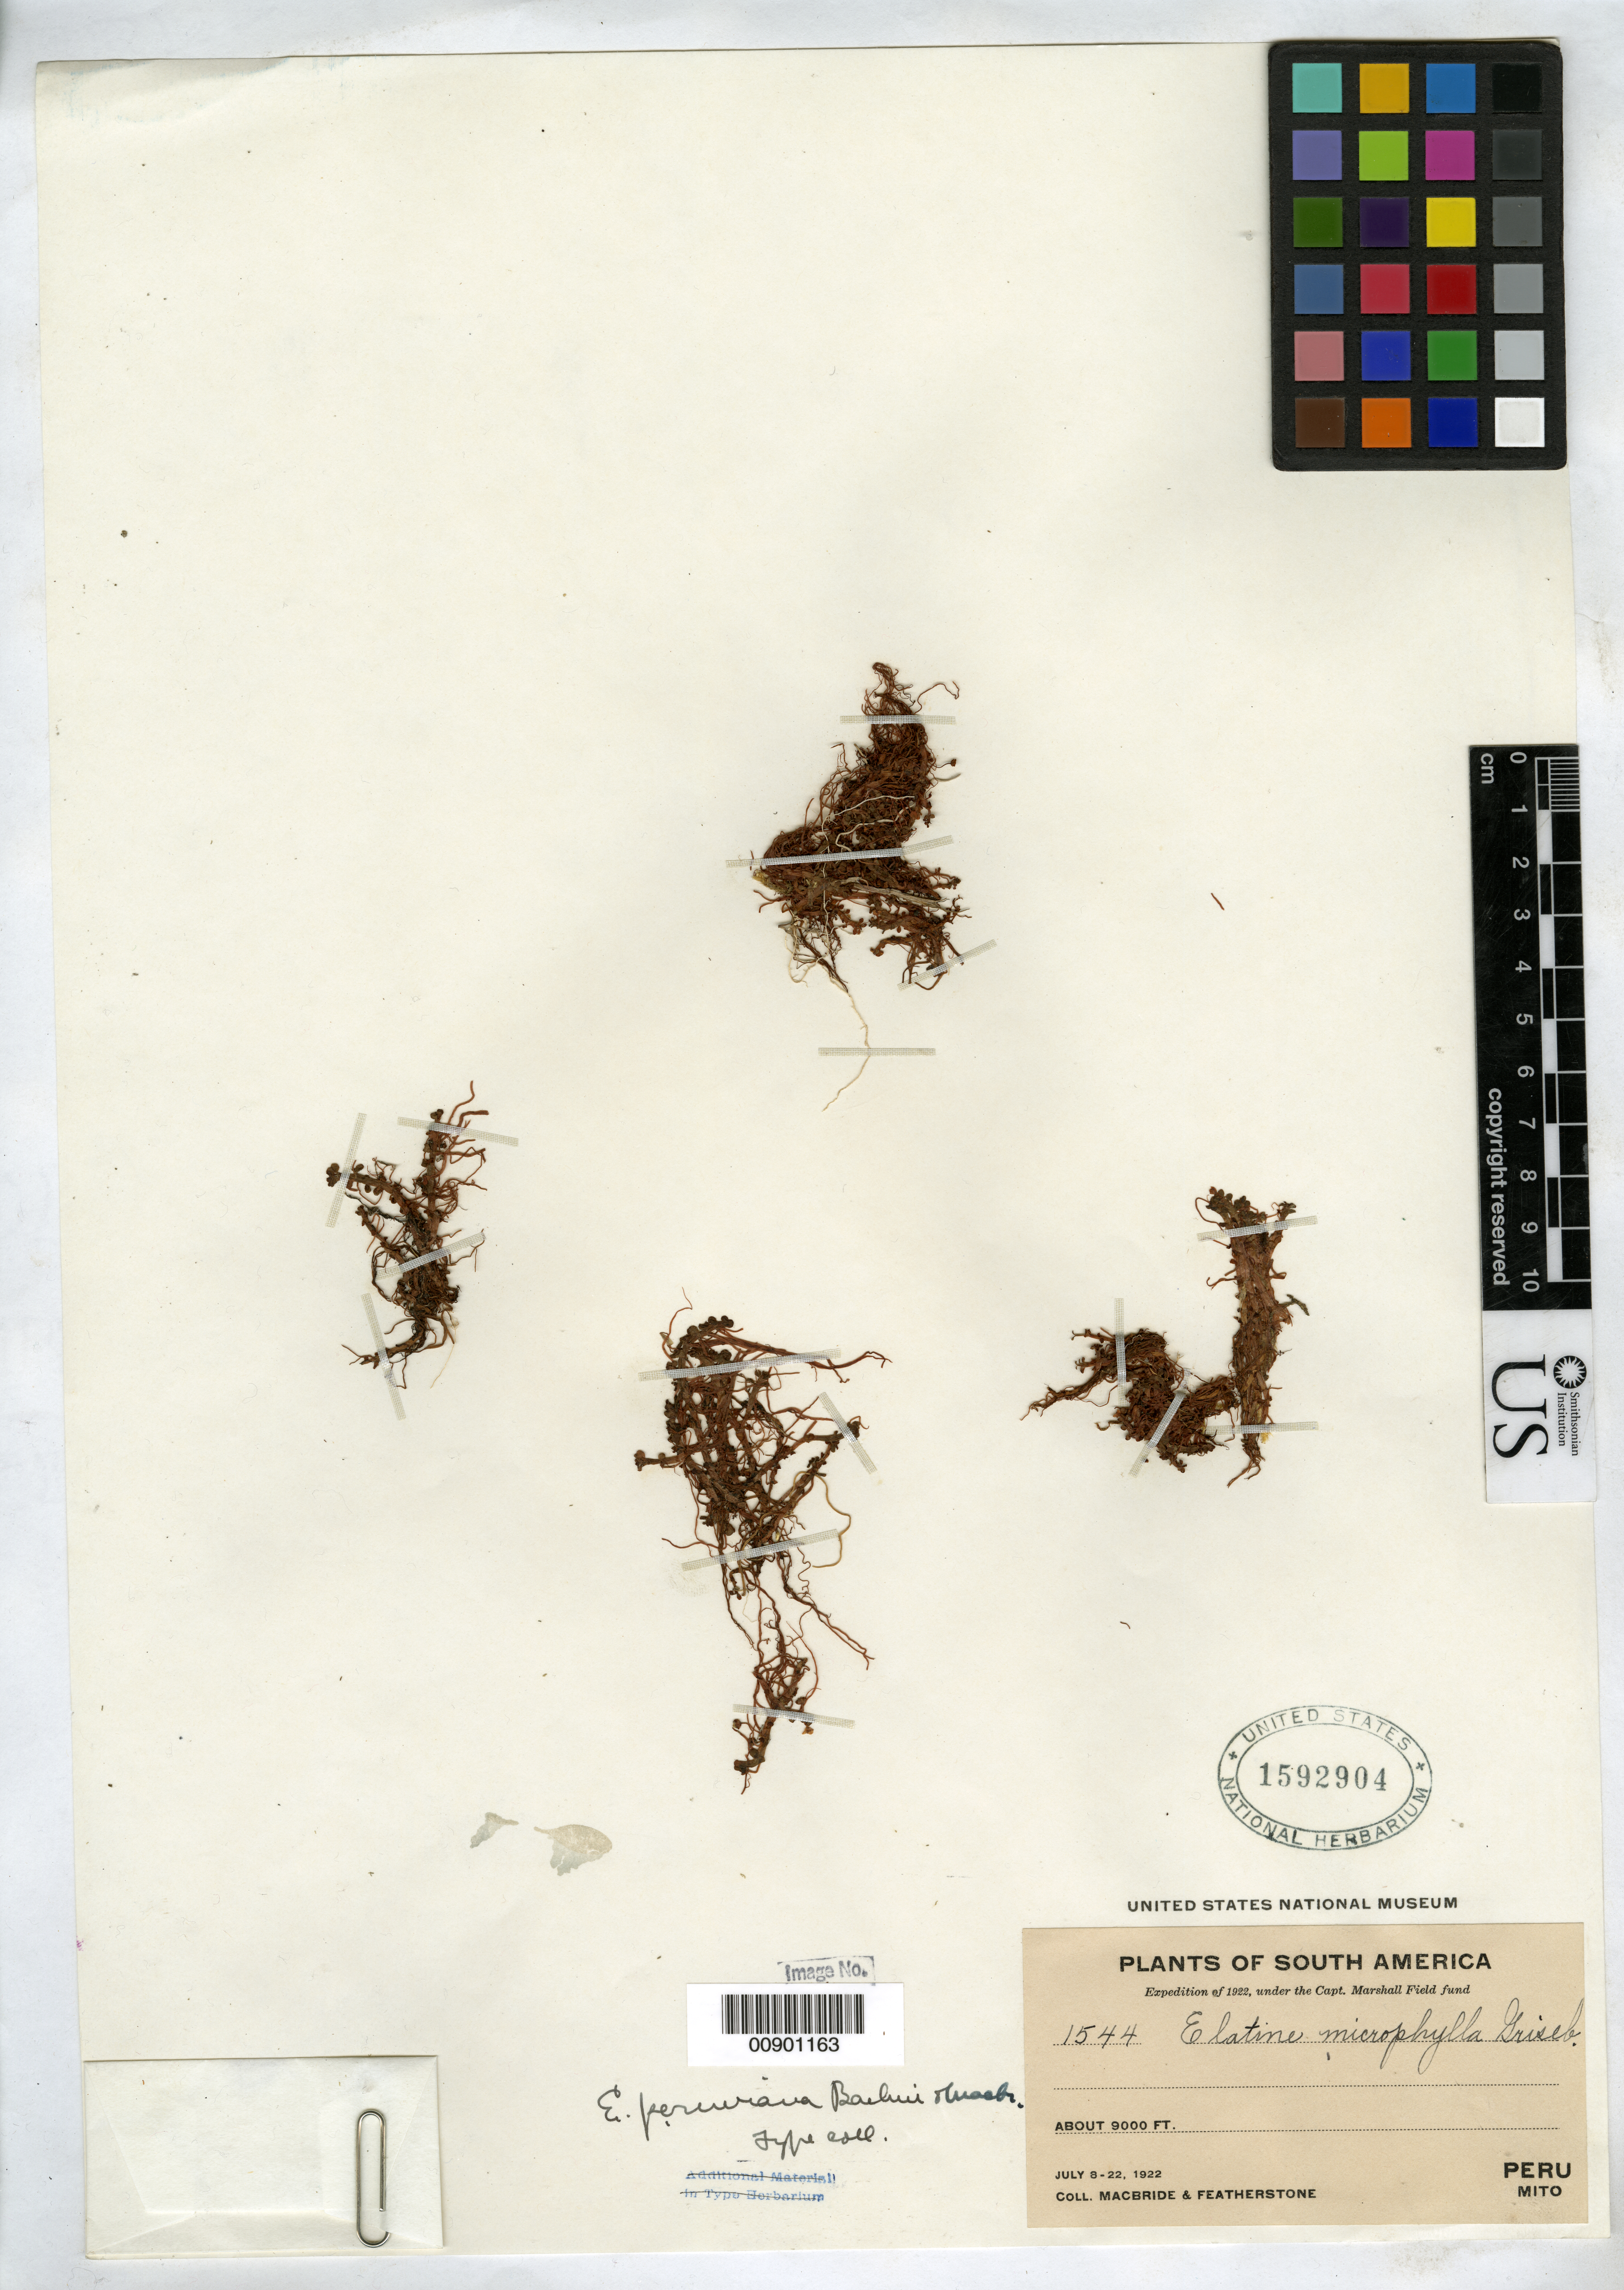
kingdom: Plantae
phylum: Tracheophyta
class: Magnoliopsida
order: Malpighiales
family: Elatinaceae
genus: Elatine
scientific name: Elatine peruviana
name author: Baehni & J.F. Macbr.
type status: Isotype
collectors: J. F. Macbride & W. Featherstone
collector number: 1544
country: Peru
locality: Mito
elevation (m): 2743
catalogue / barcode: US 1592904